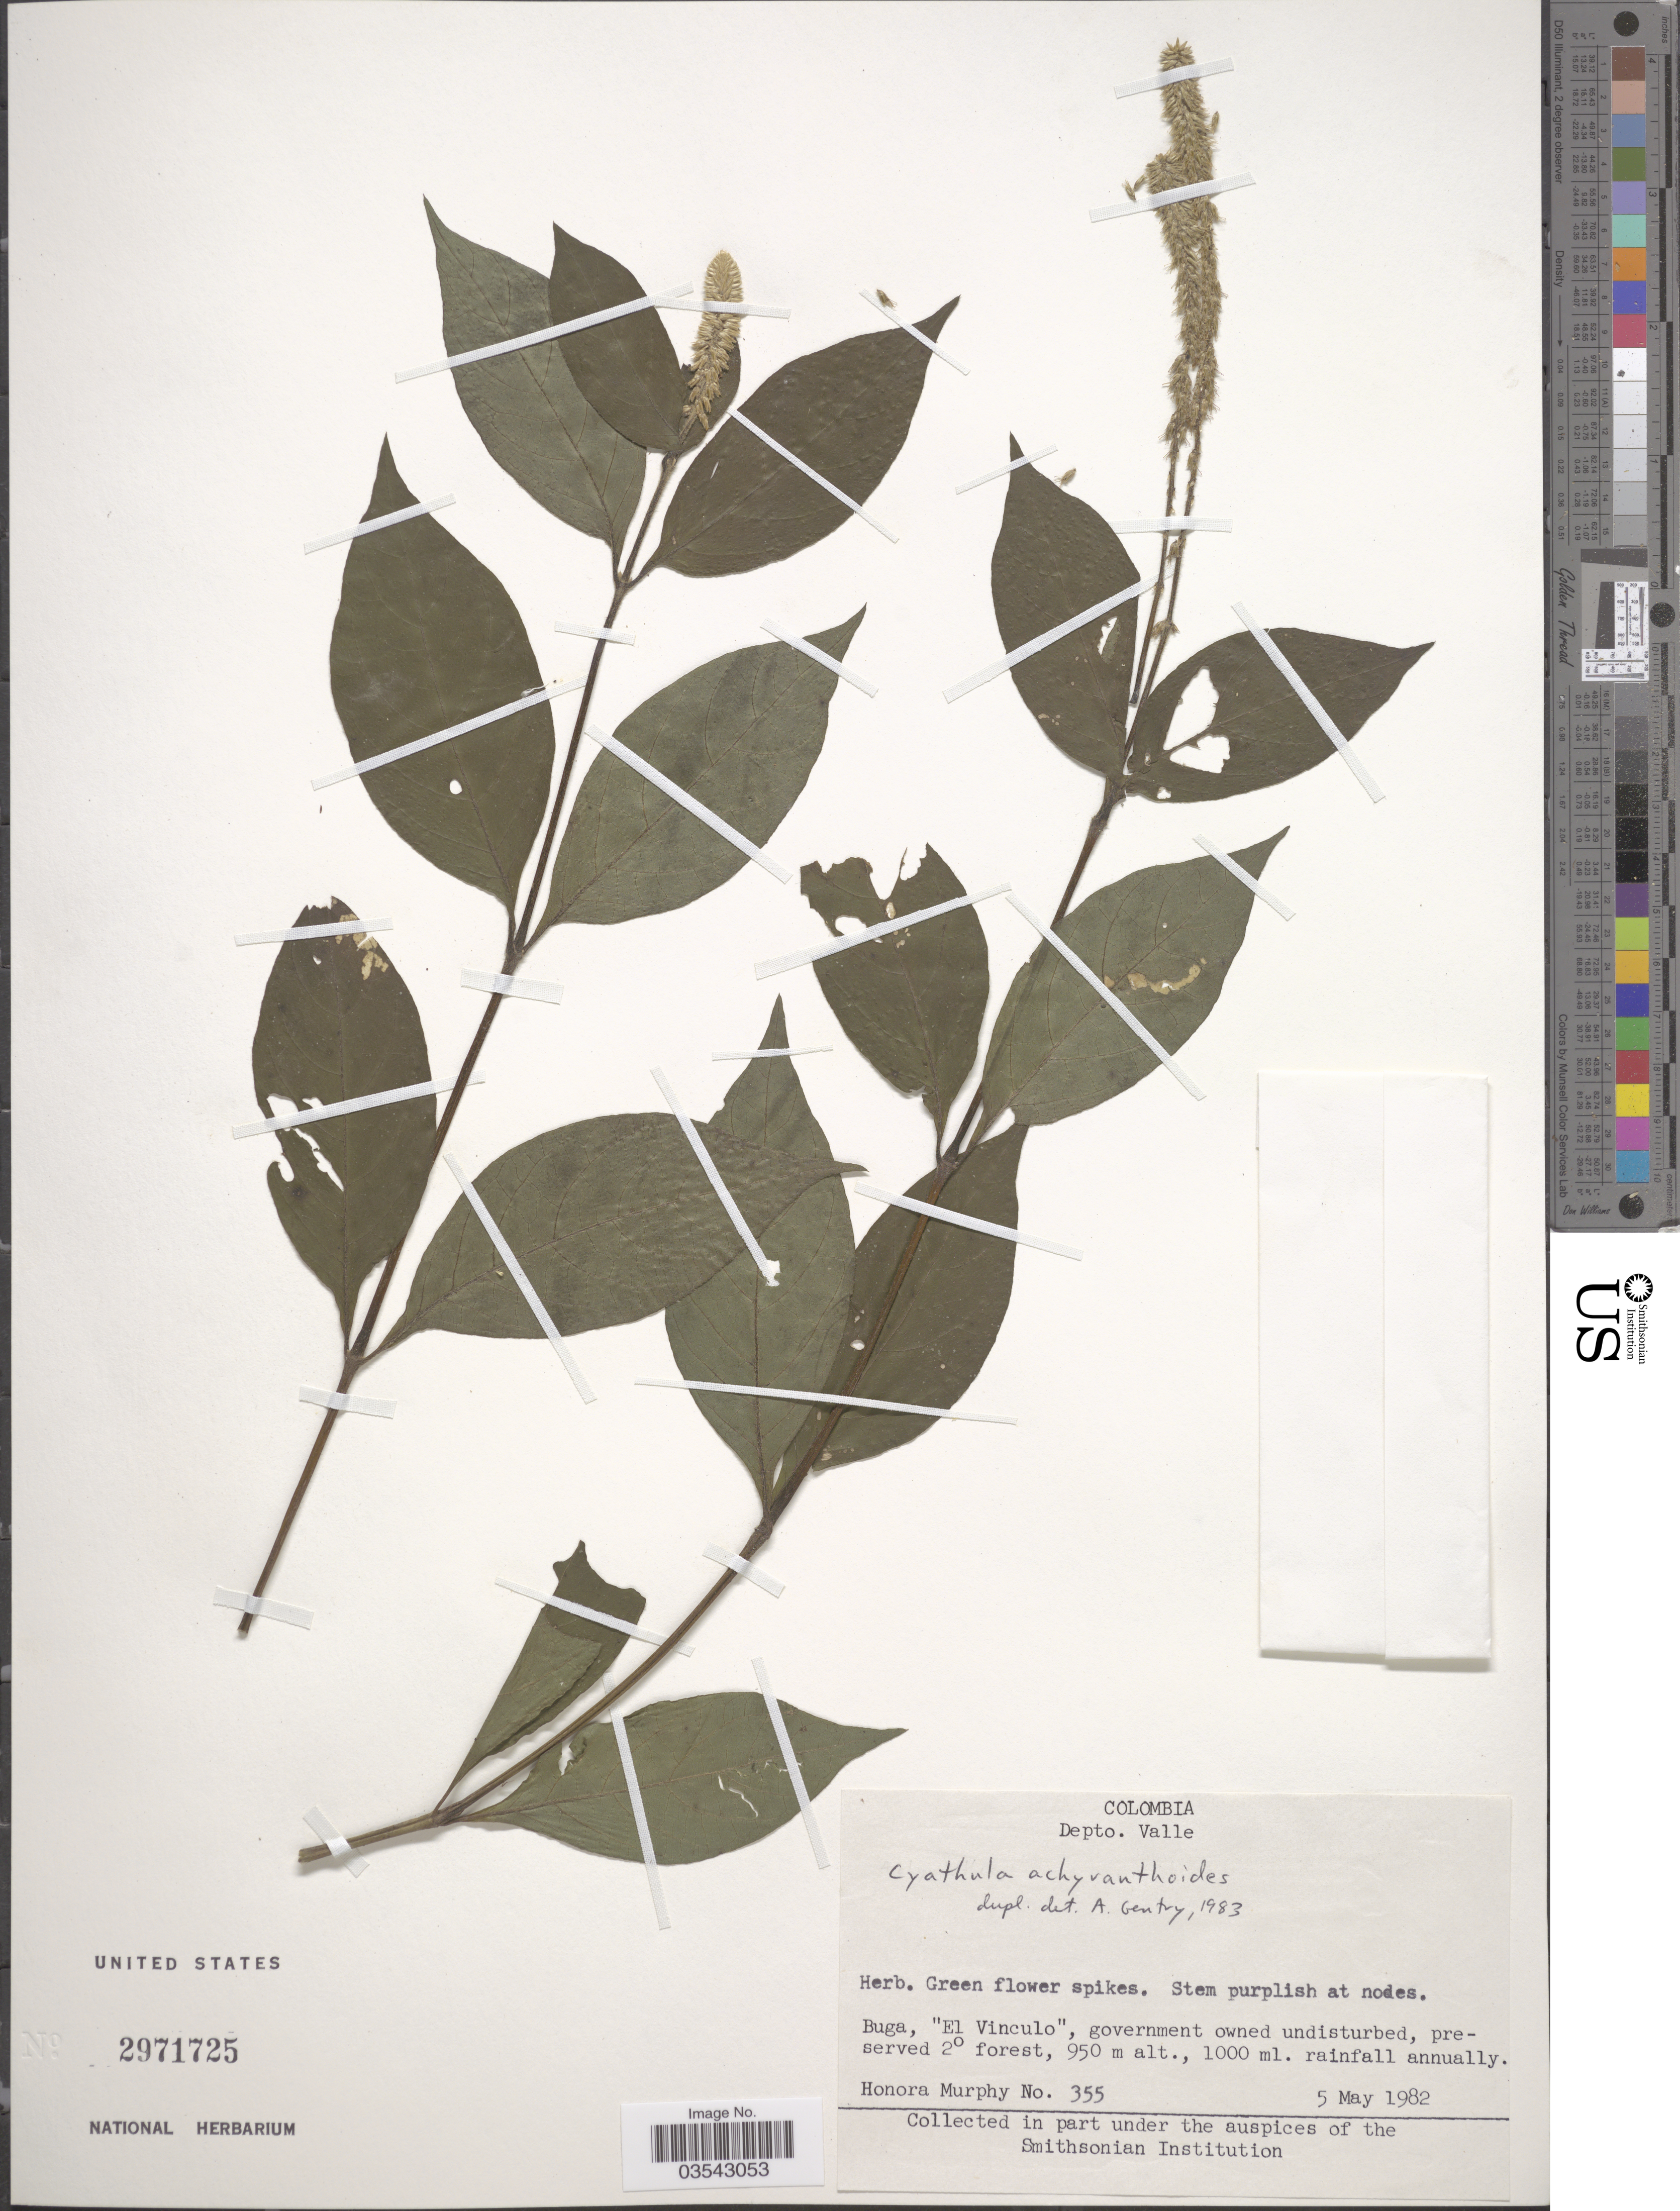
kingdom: Plantae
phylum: Tracheophyta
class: Magnoliopsida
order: Caryophyllales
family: Amaranthaceae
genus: Cyathula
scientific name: Cyathula achyranthoides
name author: (Kunth) Moq.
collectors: H. Murphy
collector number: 355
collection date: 1982-05-05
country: Colombia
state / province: Valle del Cauca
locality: Dept. Valle. Buga, 'El Vinculo'.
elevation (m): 950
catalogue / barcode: US 2971725